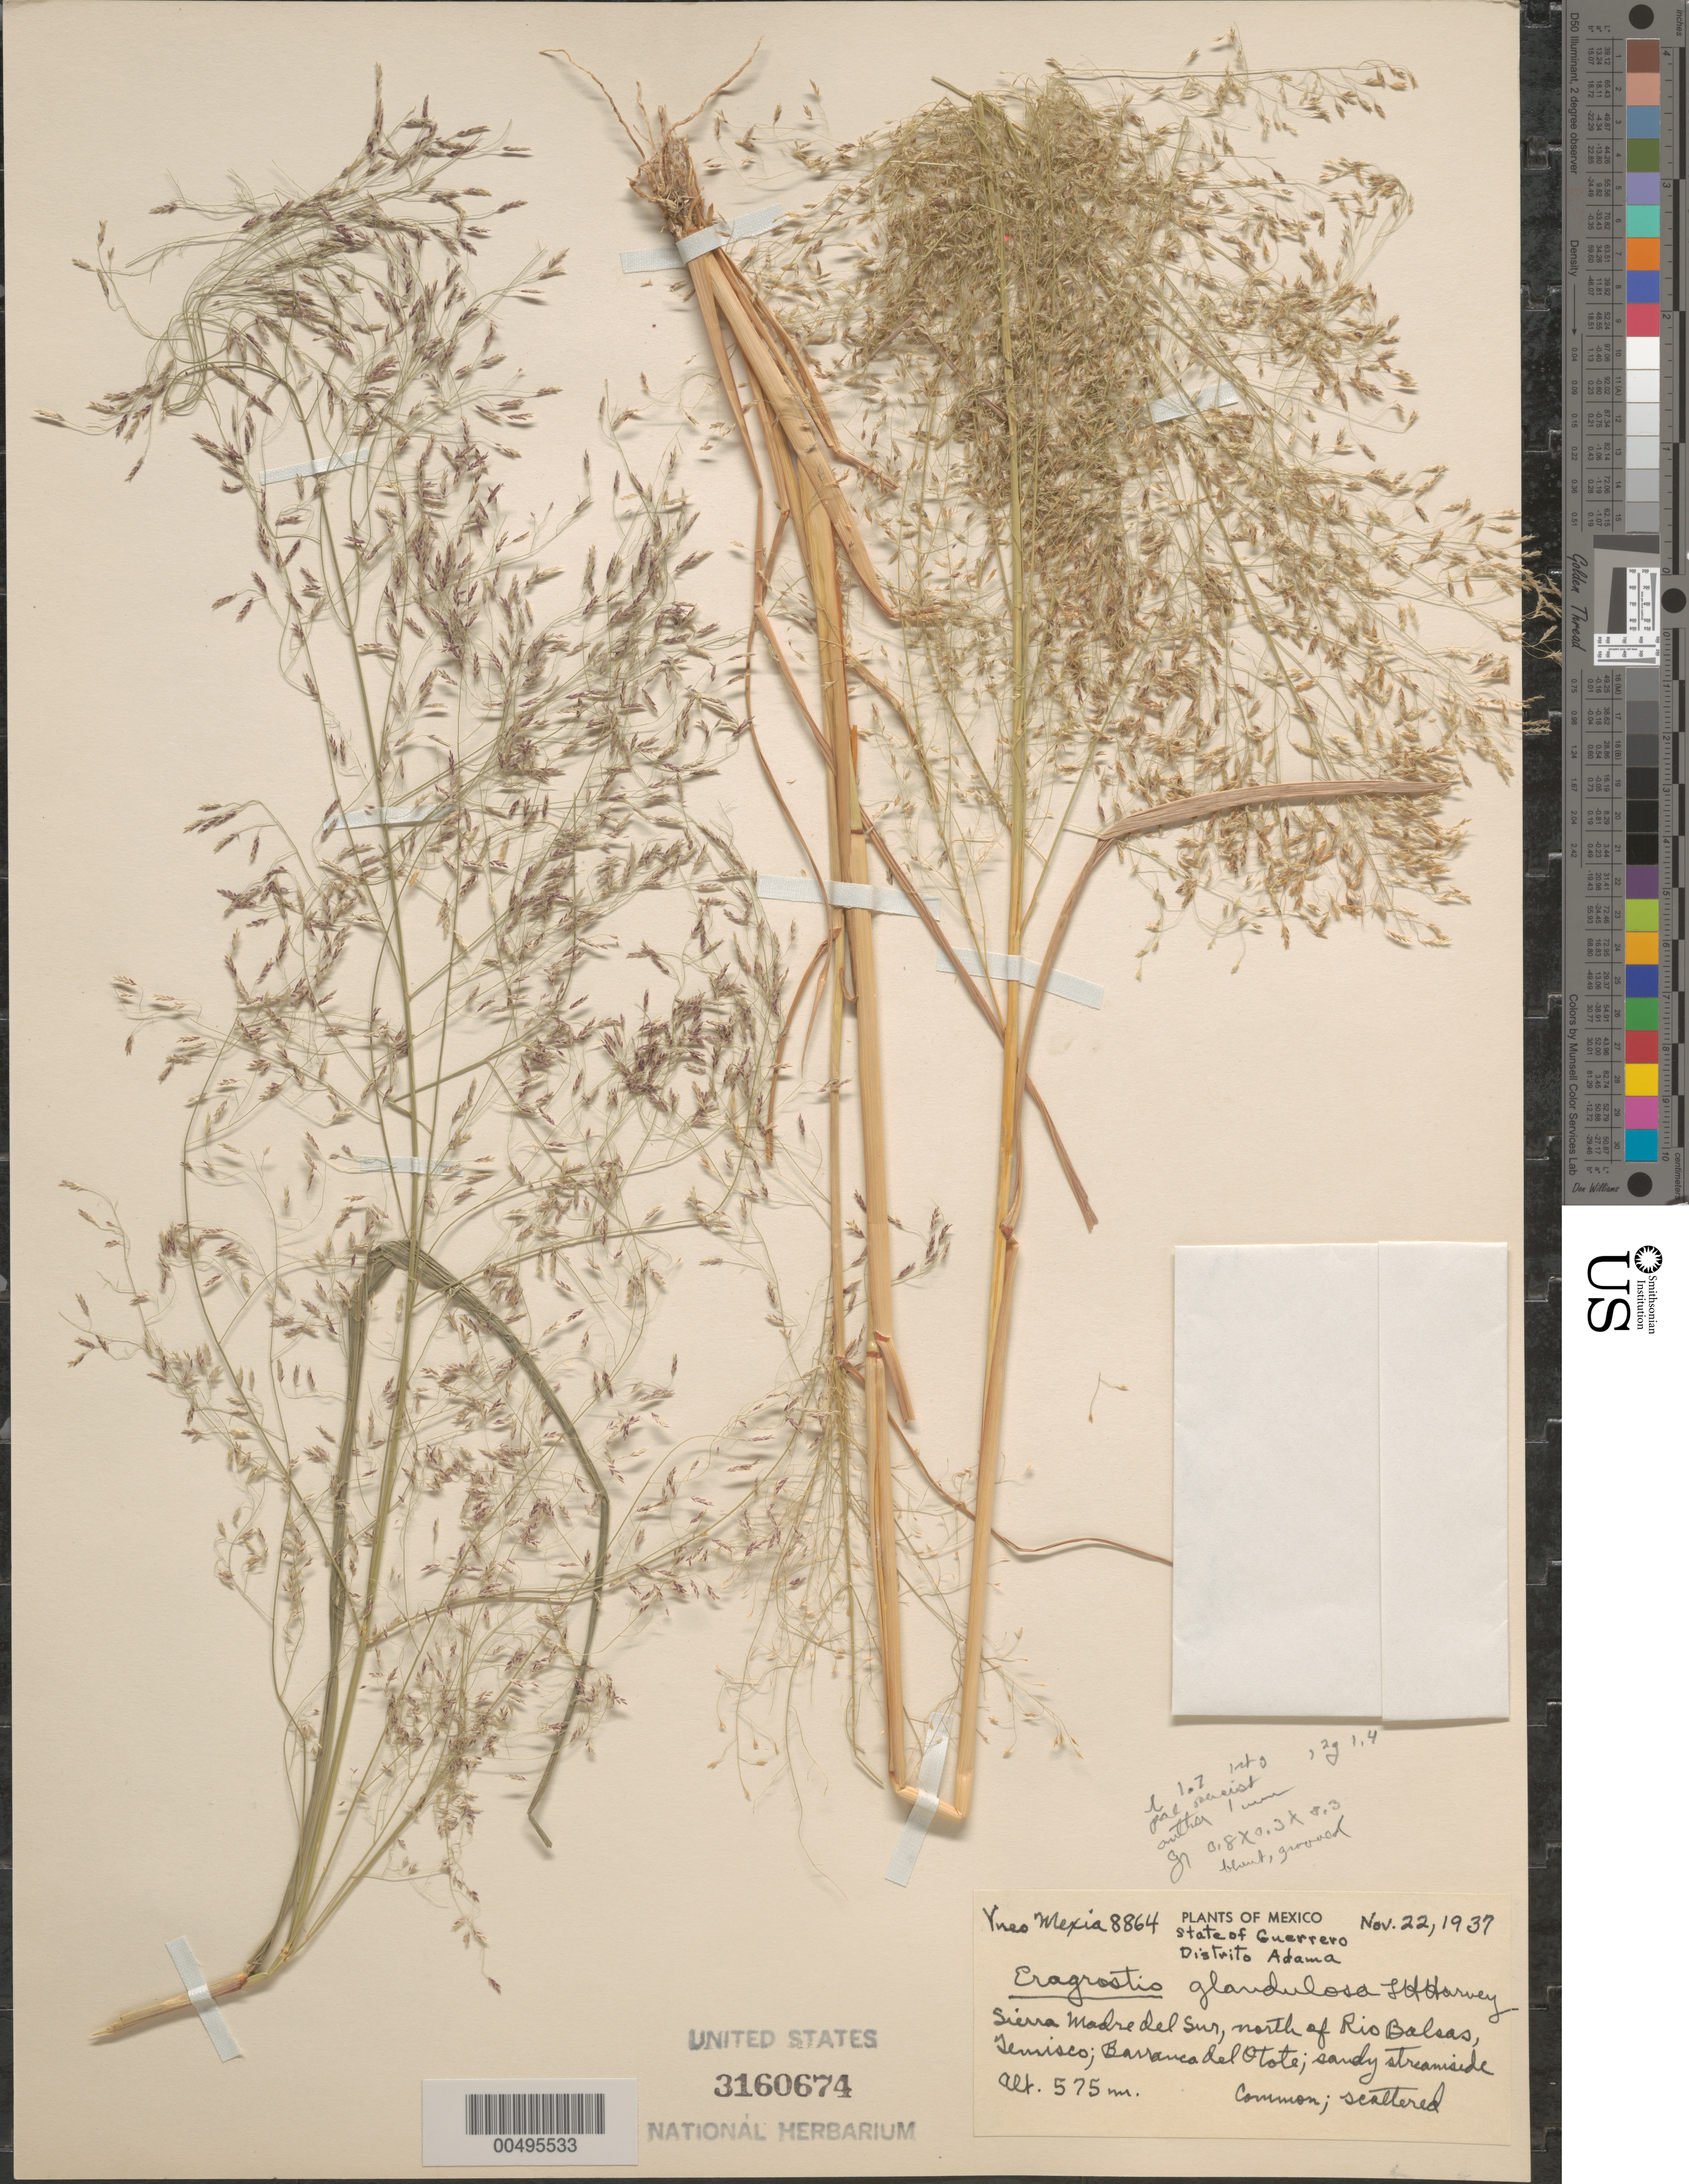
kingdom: Plantae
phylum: Tracheophyta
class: Liliopsida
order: Poales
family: Poaceae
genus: Eragrostis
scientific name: Eragrostis glandulosa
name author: L.H. Harv.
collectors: Y. Mexia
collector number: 8864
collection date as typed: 22 Nov 1937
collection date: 1937-11-22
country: Mexico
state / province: Guerrero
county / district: Adama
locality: Sierra Madre del Sur, N of Rio Balsas, Temisco, Barranca del Otote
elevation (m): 575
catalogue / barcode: US 3160674